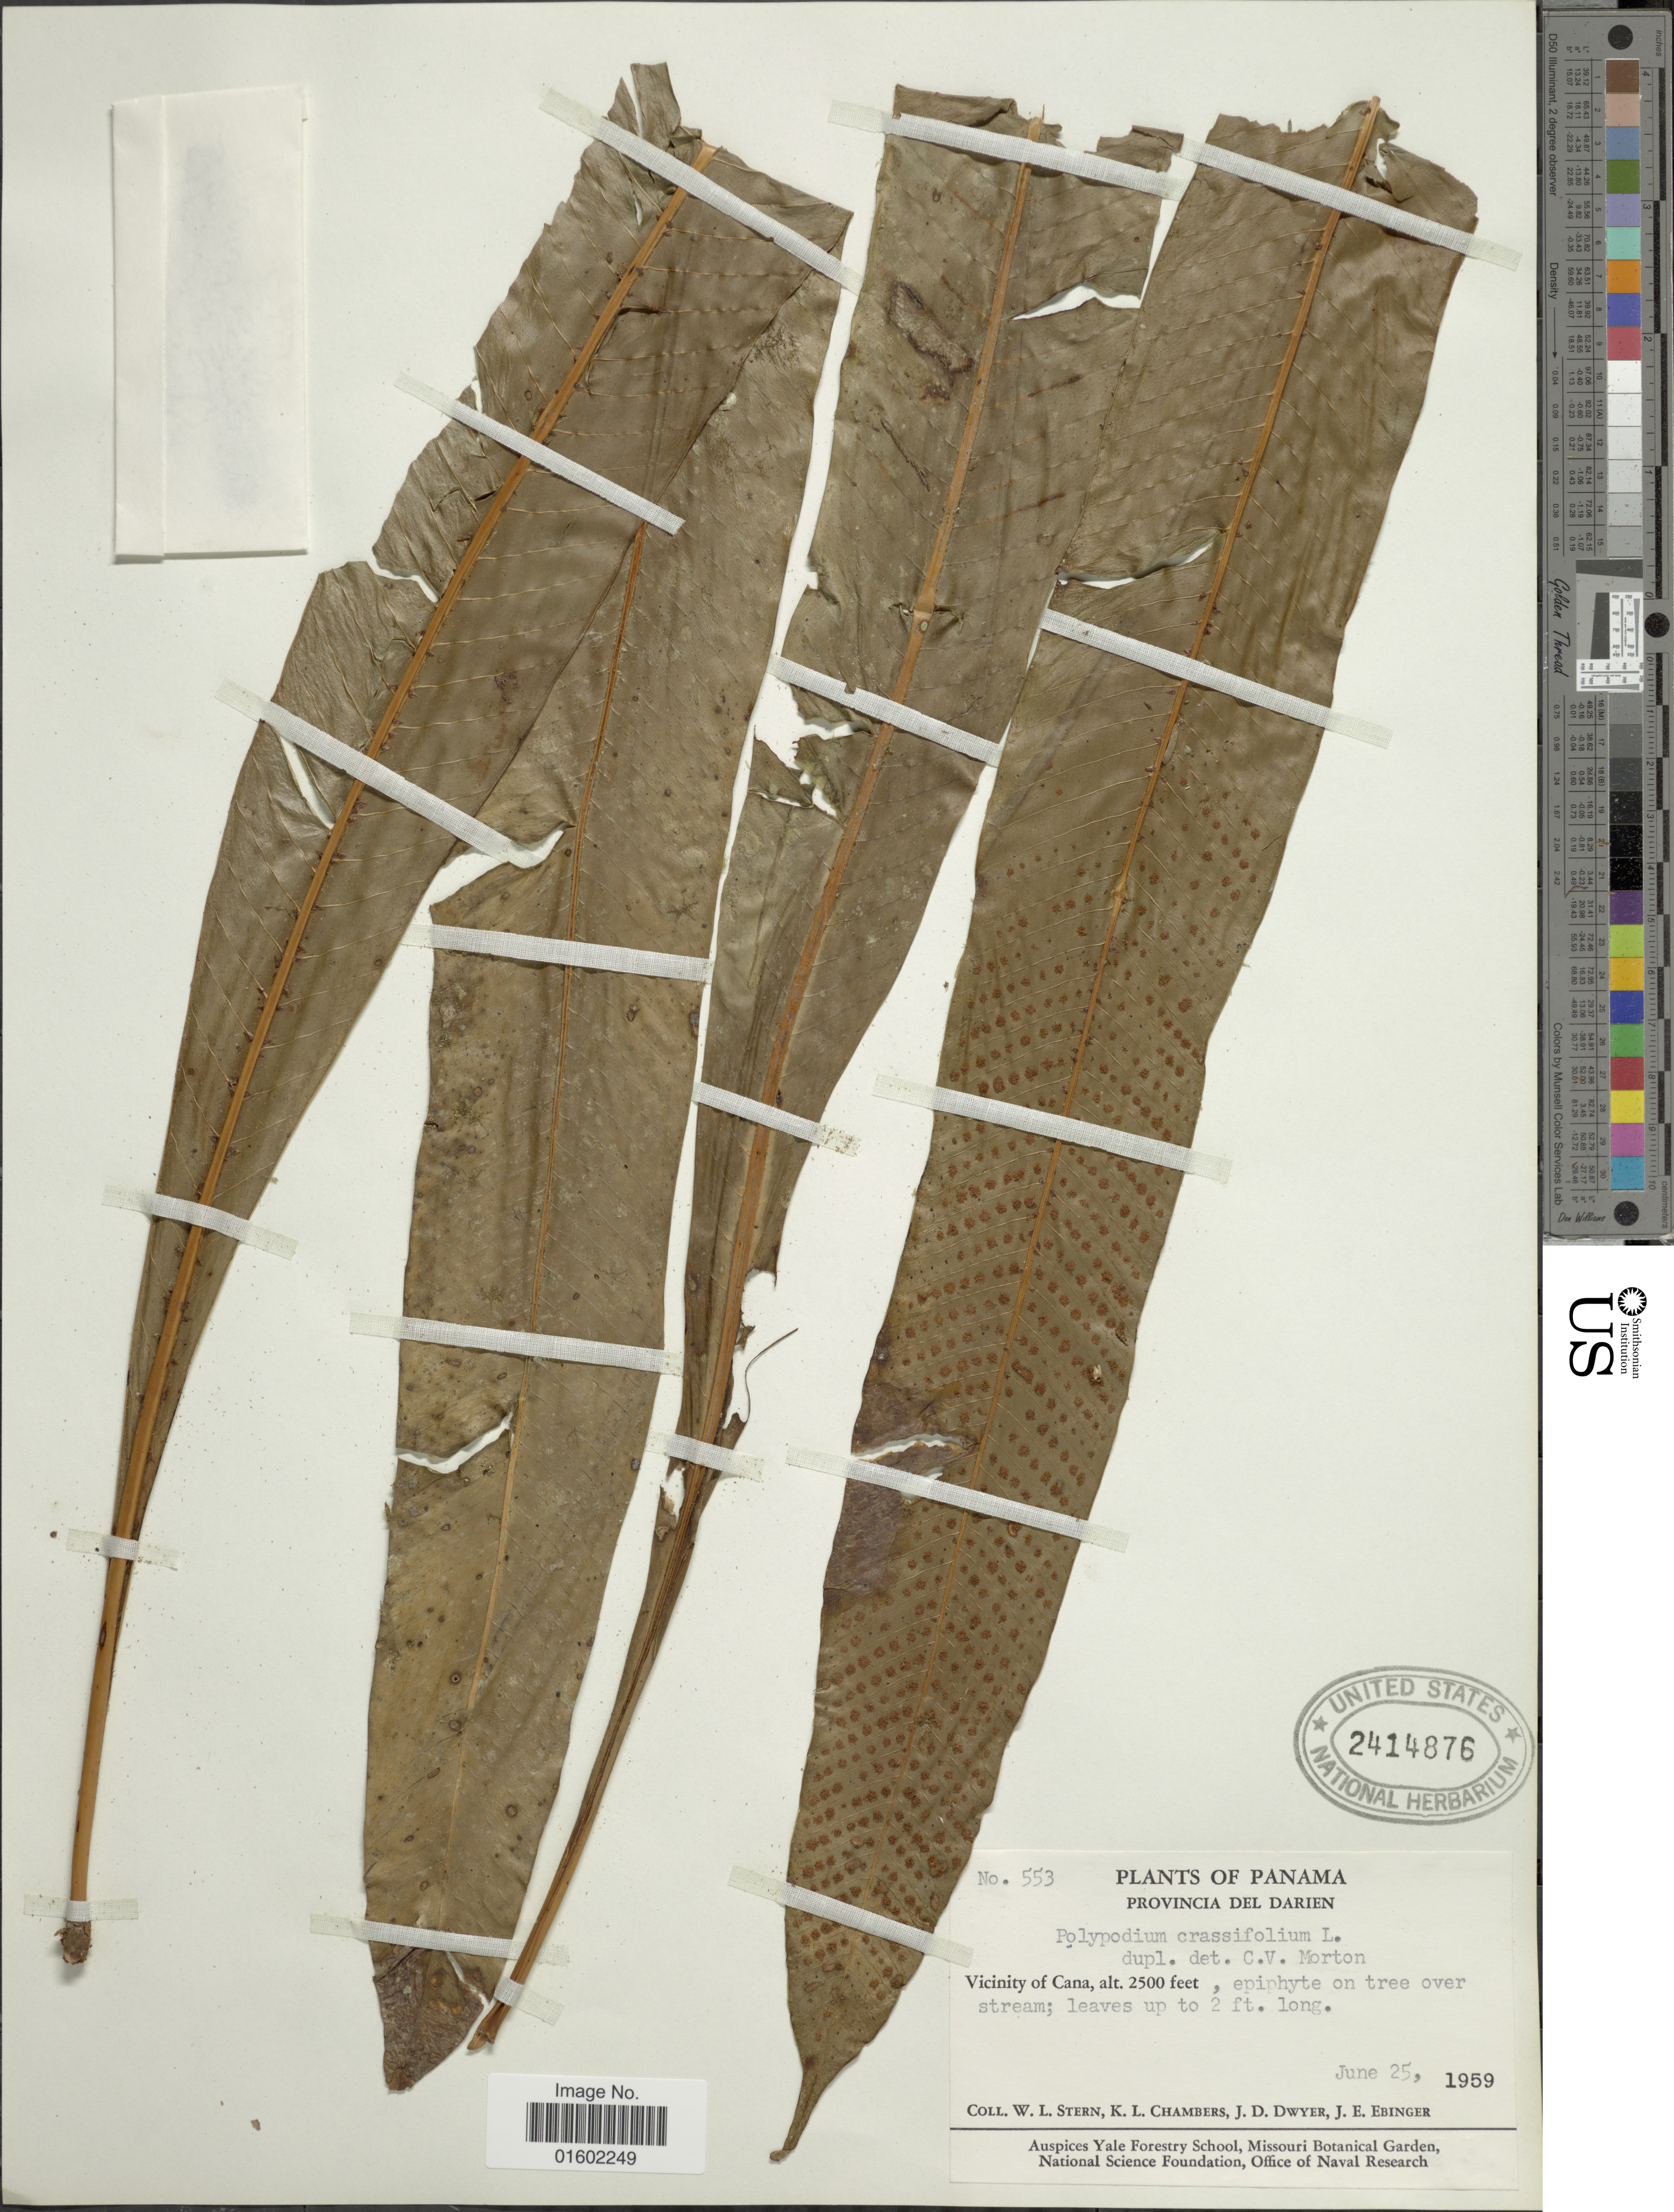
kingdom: Plantae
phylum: Tracheophyta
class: Polypodiopsida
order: Polypodiales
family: Polypodiaceae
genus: Niphidium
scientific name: Niphidium crassifolium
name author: (L.) Lellinger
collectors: W. L. Stern, K. Chambers, J. D. Dwyer & J. Ebinger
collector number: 533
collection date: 1959-06-25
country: Panama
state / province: Darién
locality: Vicinity of Cana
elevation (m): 762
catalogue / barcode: US 2414876